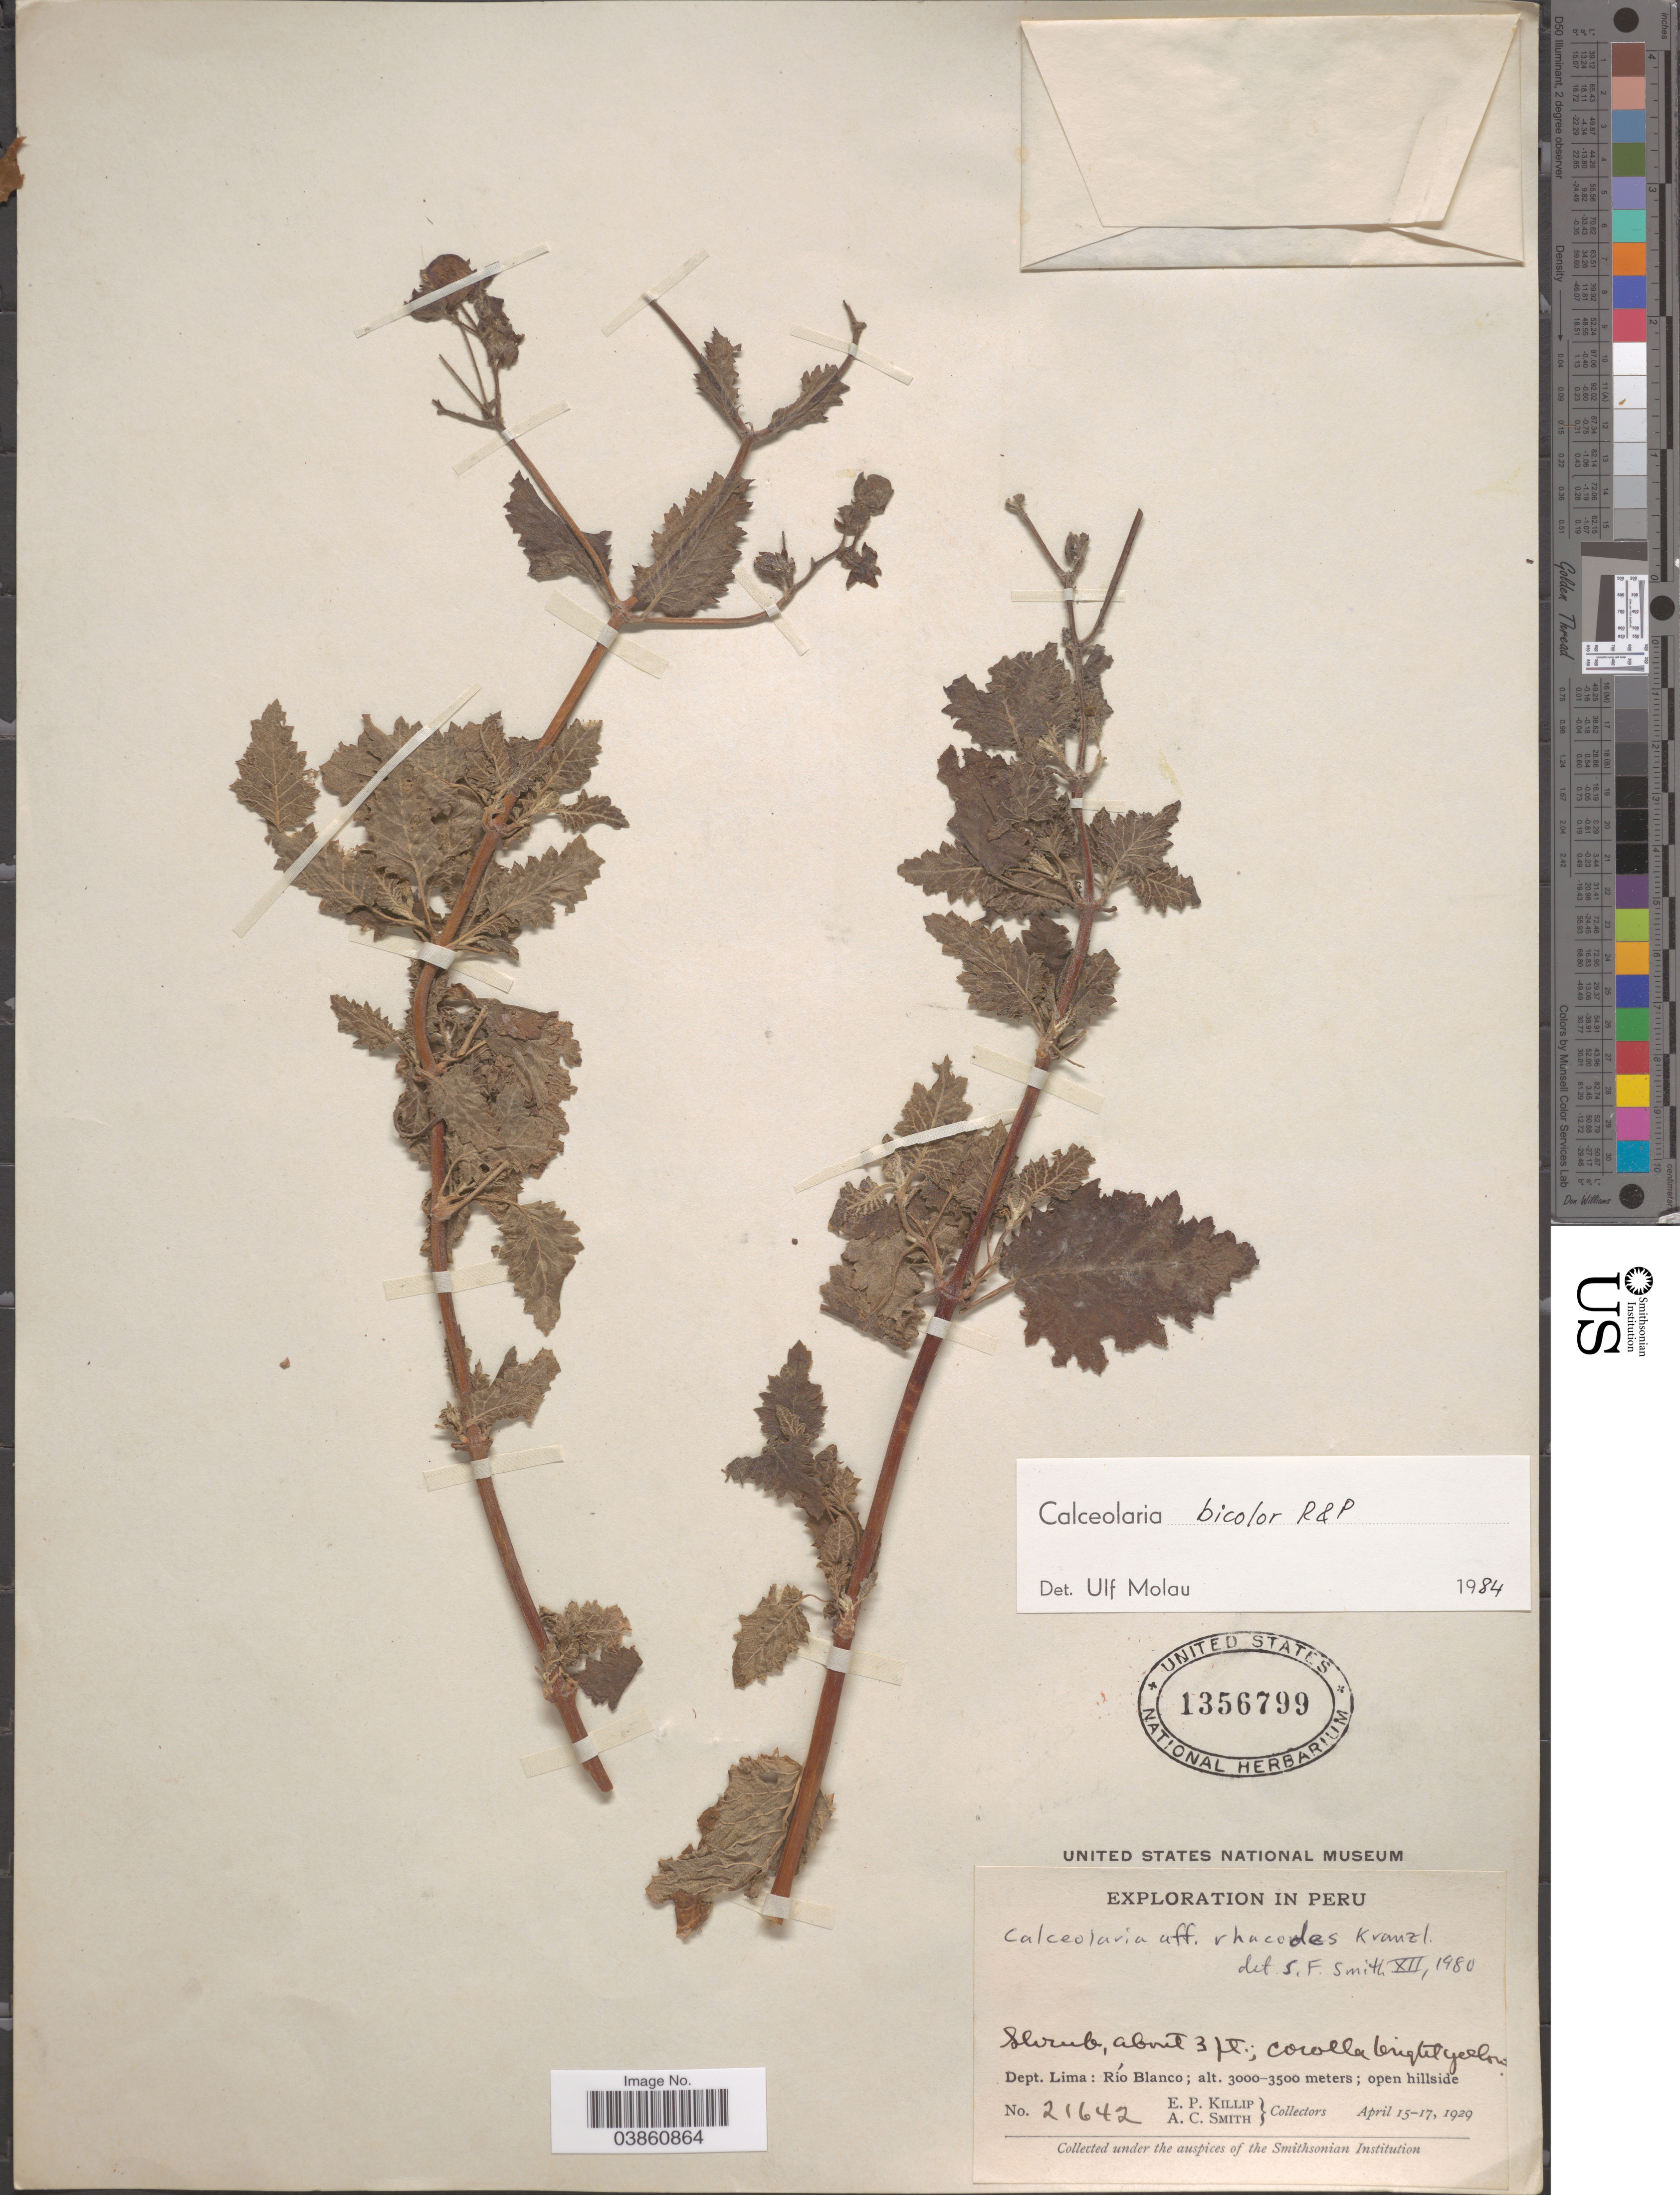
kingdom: Plantae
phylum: Tracheophyta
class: Magnoliopsida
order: Lamiales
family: Calceolariaceae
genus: Calceolaria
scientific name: Calceolaria bicolor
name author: Ruiz & Pav.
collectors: E. P. Killip & A. C. Smith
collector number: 21642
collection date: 1929-04-15/1929-04-17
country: Peru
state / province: Lima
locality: Dept. Lima: Río Blanco.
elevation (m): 3000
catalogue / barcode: US 1356799